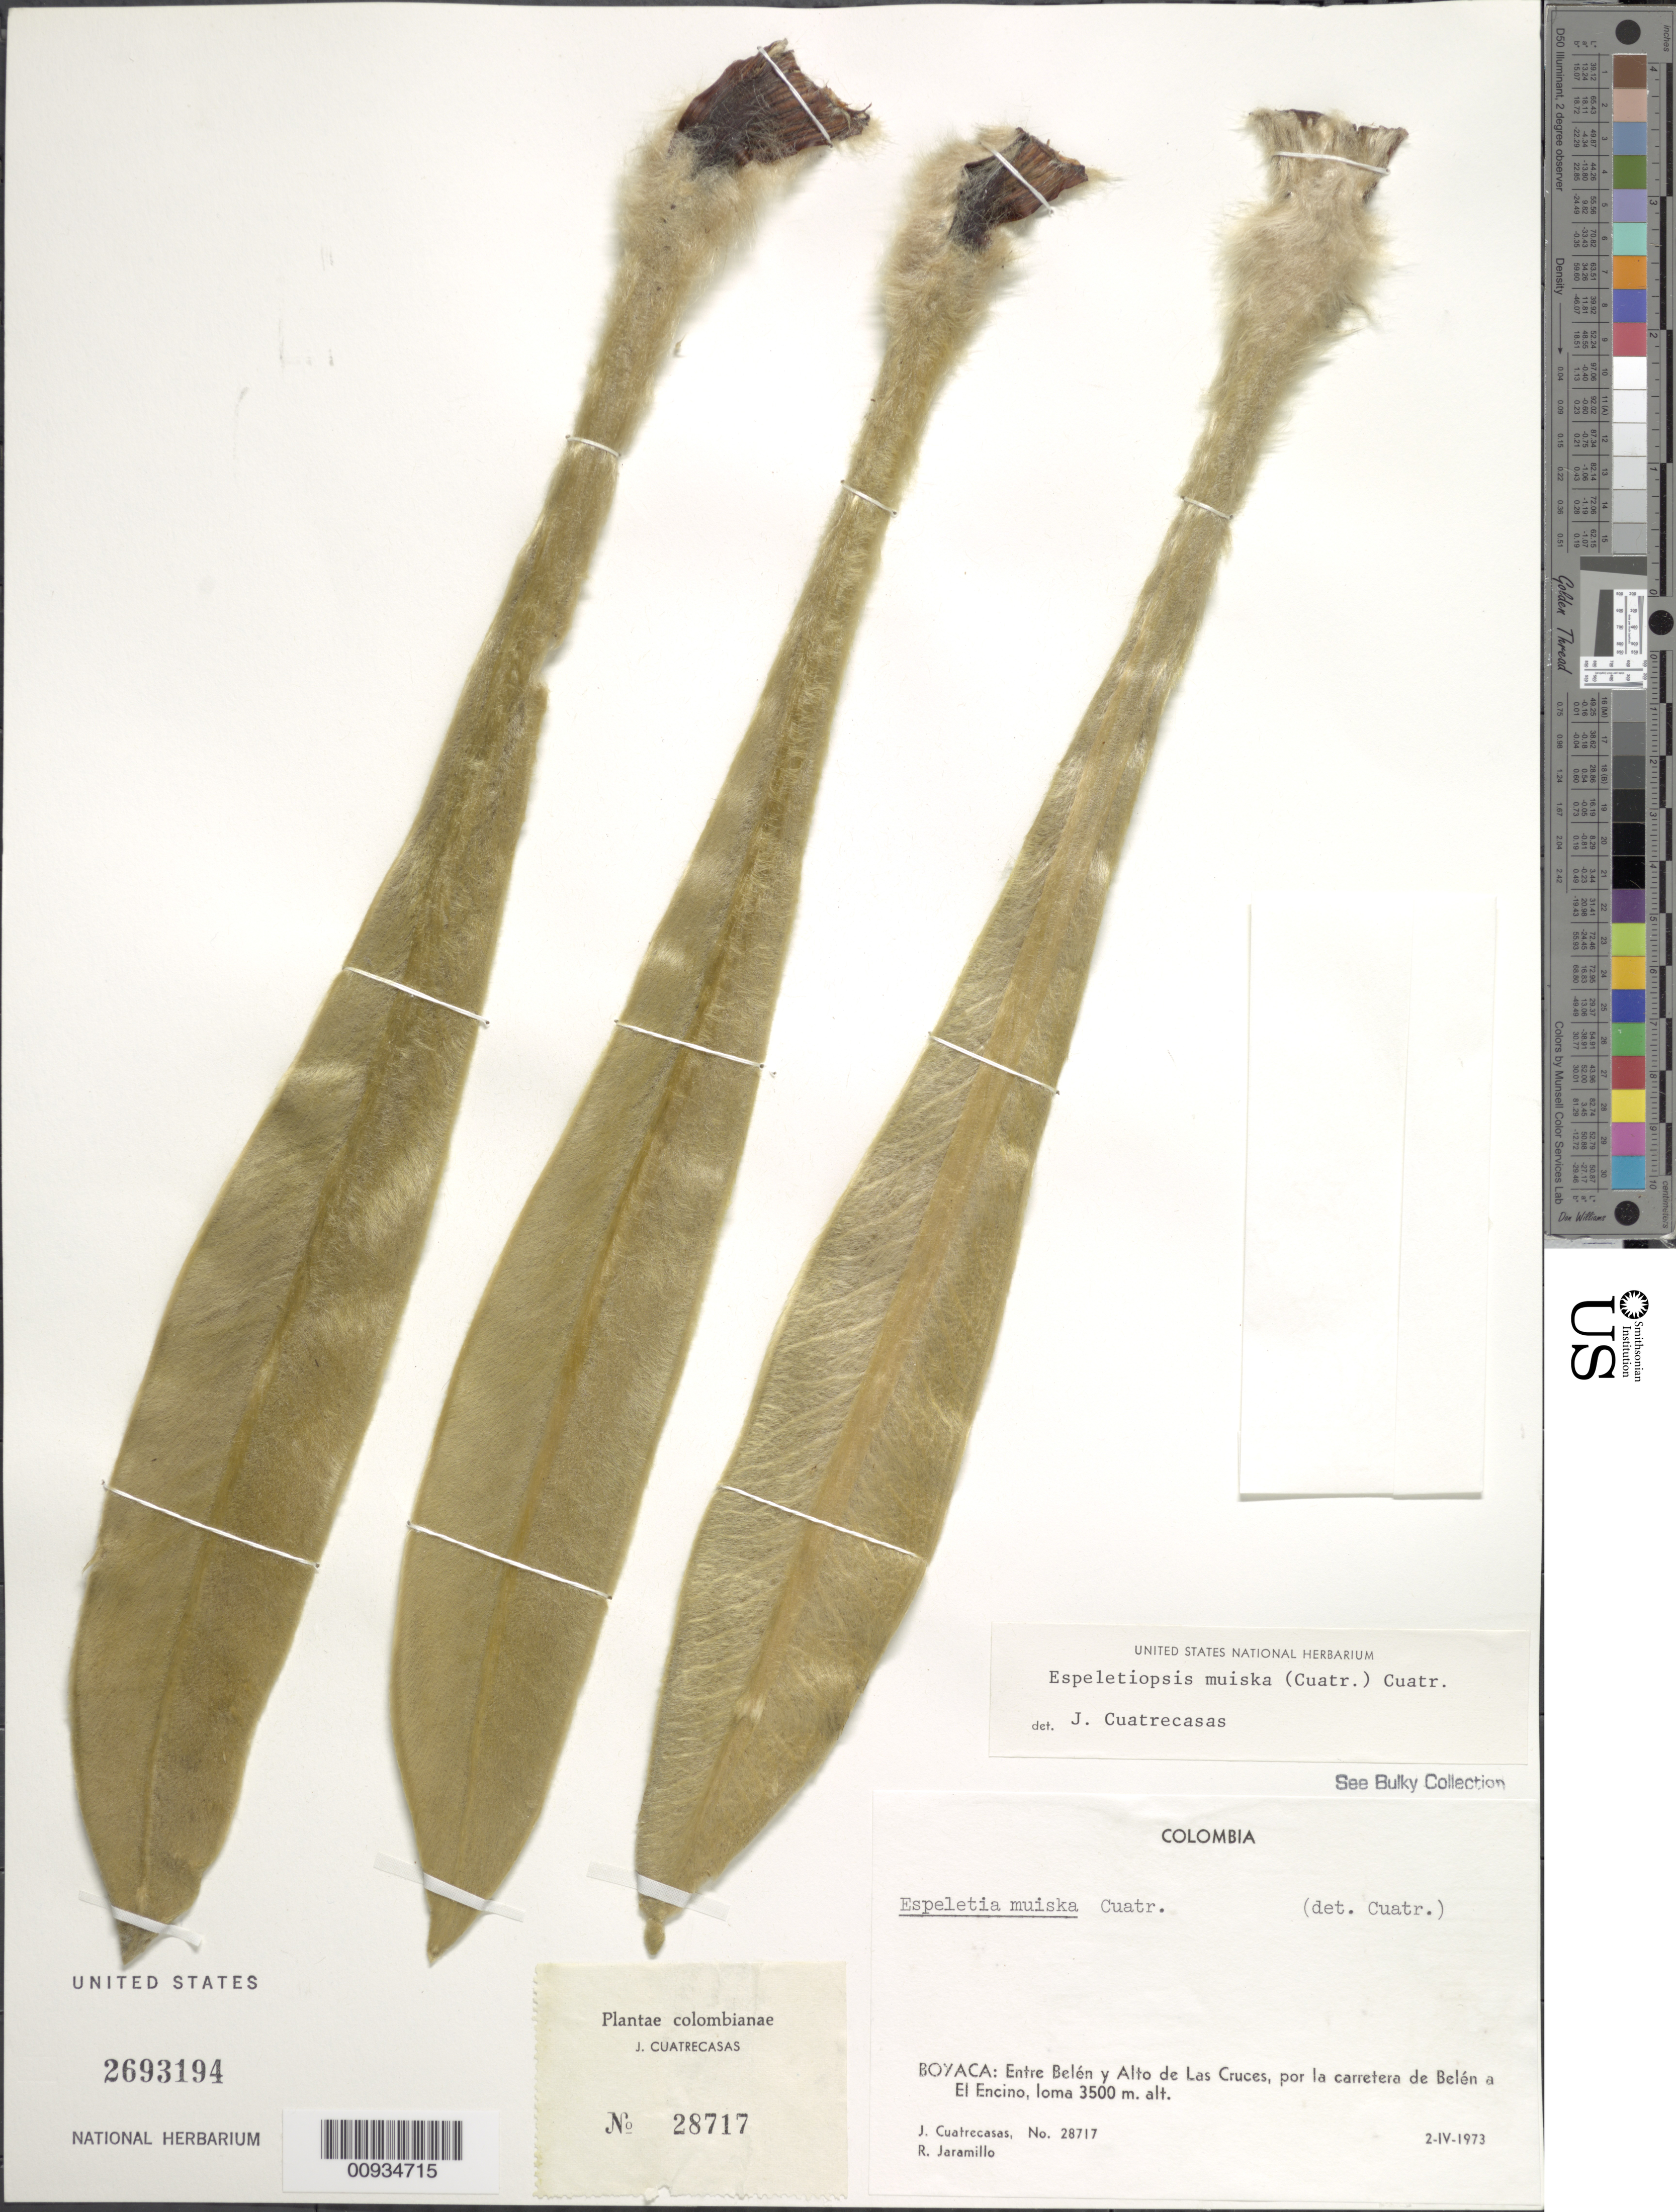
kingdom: Plantae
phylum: Tracheophyta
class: Magnoliopsida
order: Asterales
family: Asteraceae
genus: Espeletiopsis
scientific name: Espeletiopsis muiska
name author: (Cuatrec.) Cuatrec.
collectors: J. Cuatrecasas & R. Jaramillo M.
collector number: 28717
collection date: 1973-04-02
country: Colombia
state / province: Boyacá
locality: Entre Belén y Alto de Las Cruces, por la carretera de Belén a El Encino, loma.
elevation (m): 3500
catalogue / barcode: US 2693194